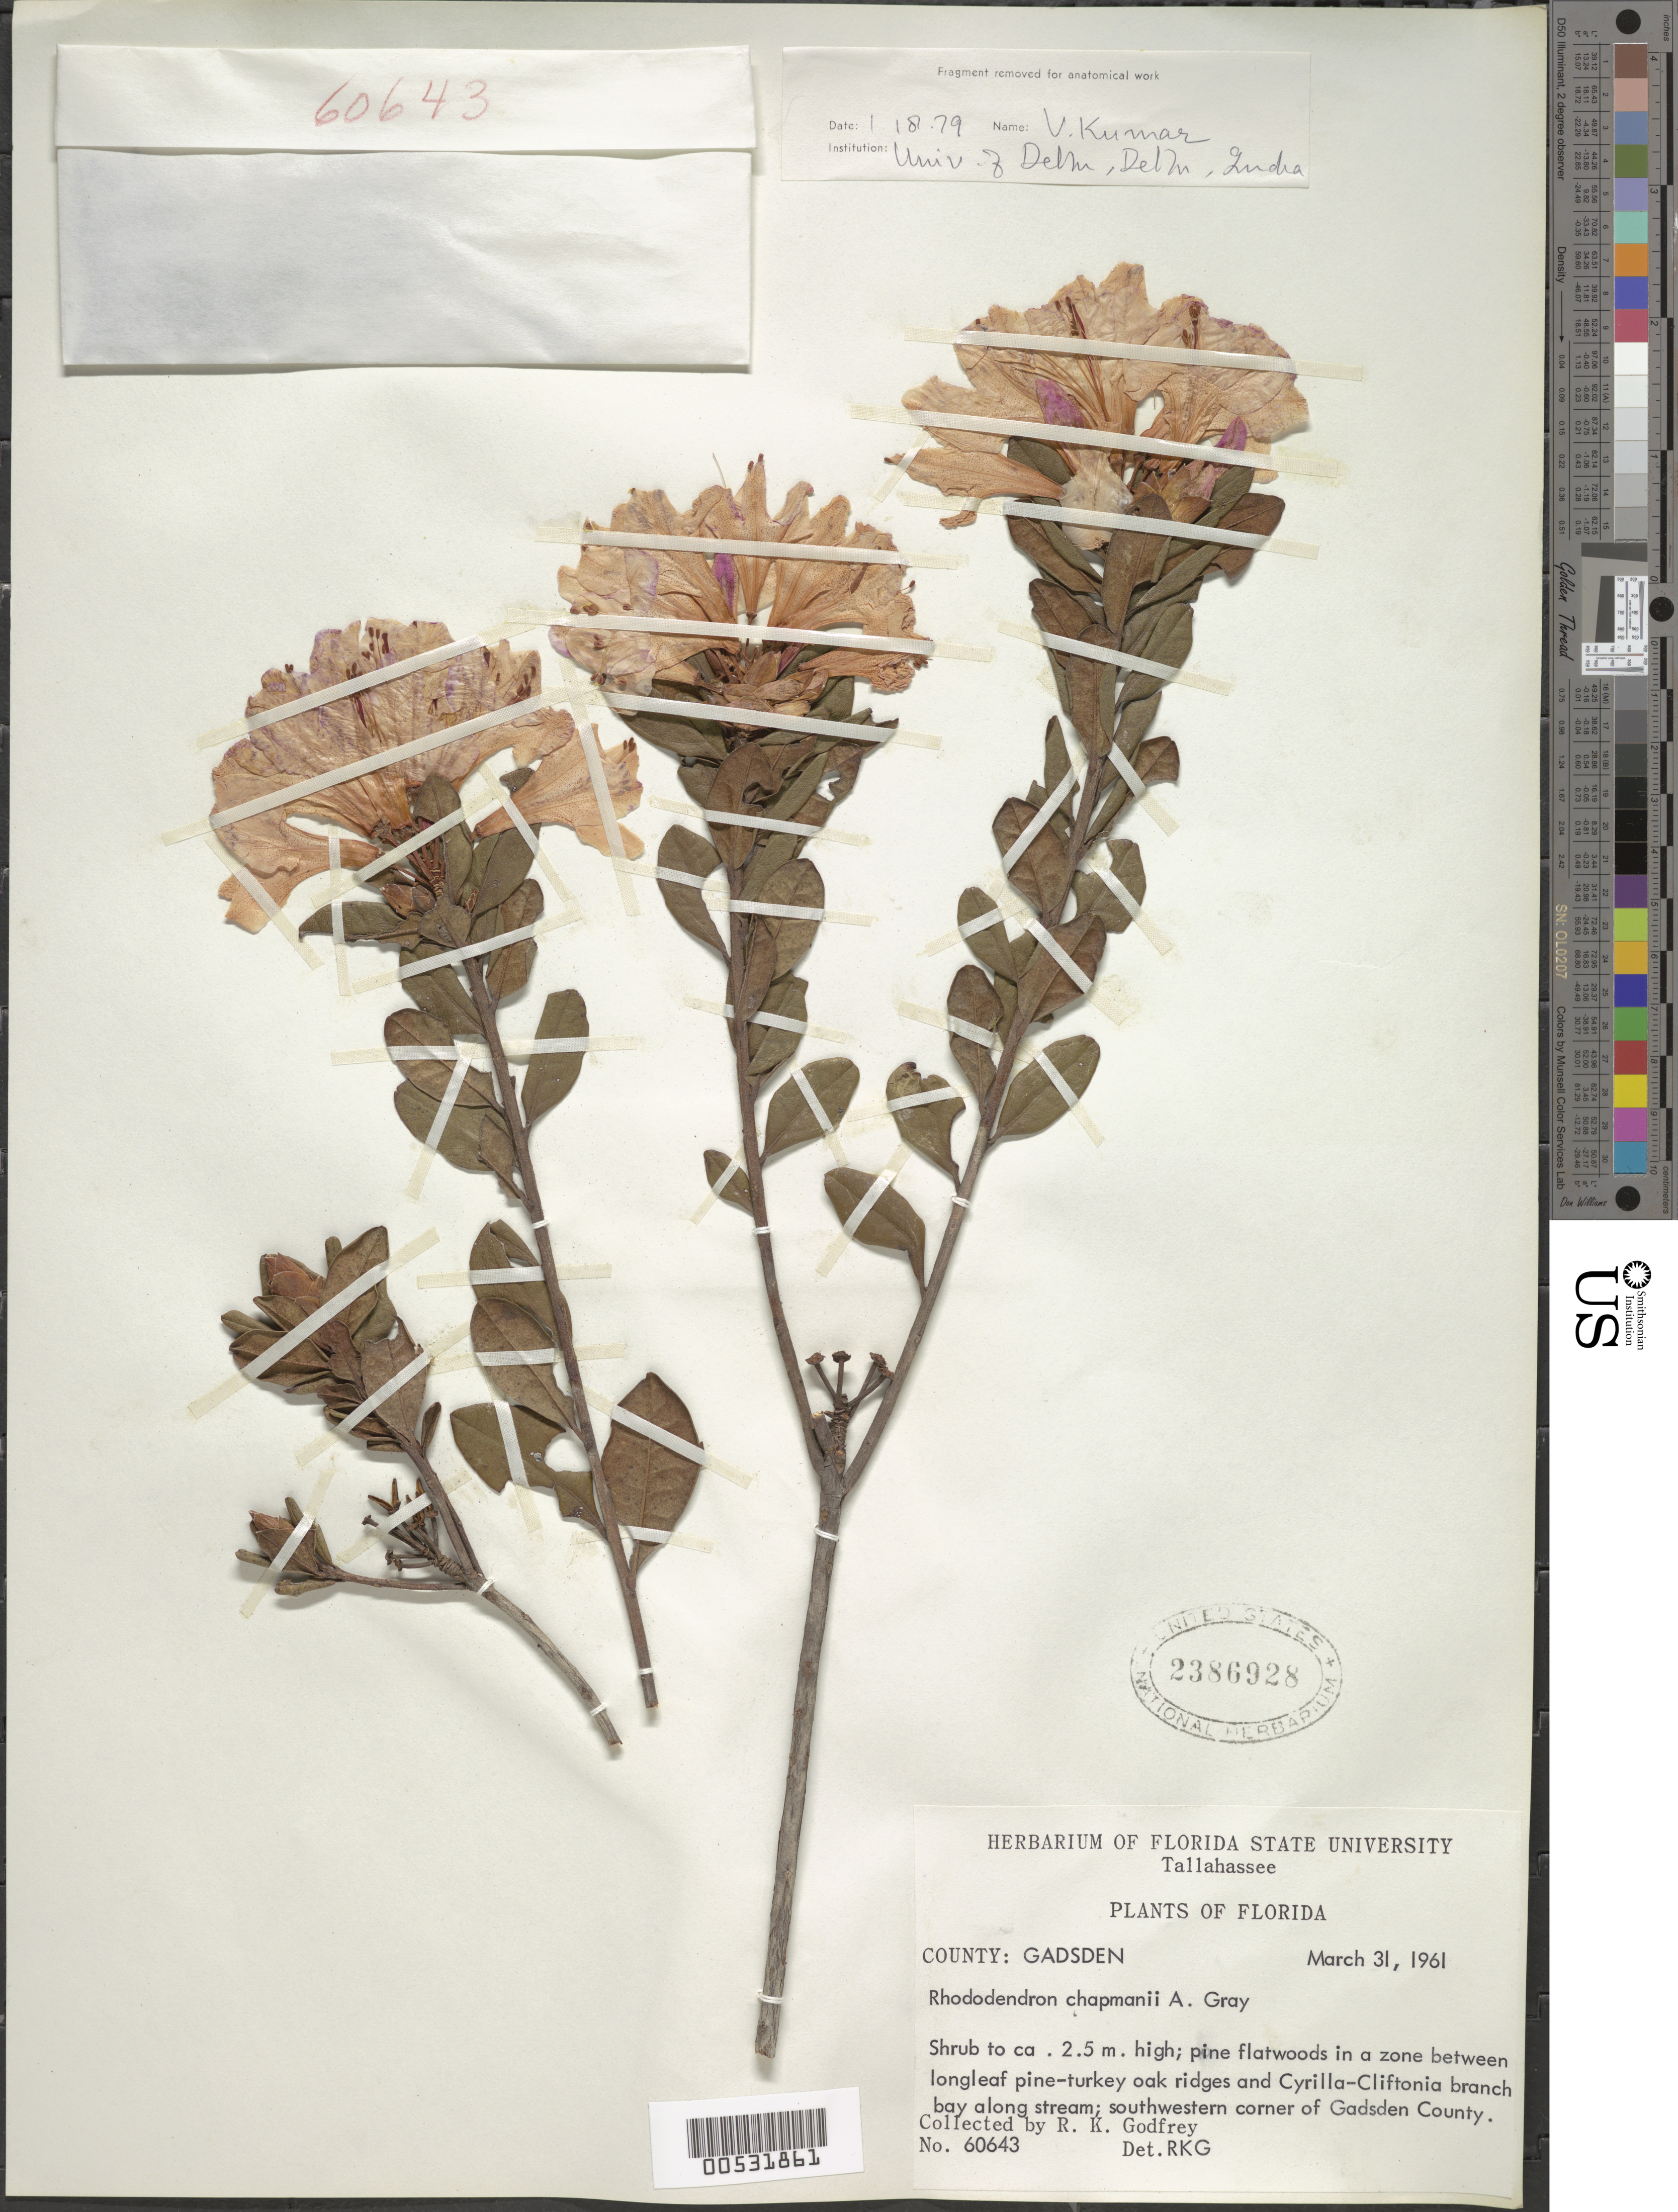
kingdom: Plantae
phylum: Tracheophyta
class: Magnoliopsida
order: Ericales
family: Ericaceae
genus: Rhododendron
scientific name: Rhododendron chapmanii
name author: A. Gray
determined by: Godfrey, R. K.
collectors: R. K. Godfrey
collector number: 60643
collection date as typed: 31 Mar 1961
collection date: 1961-03-31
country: United States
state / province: Florida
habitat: Pine flatlands.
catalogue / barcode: US 2386928